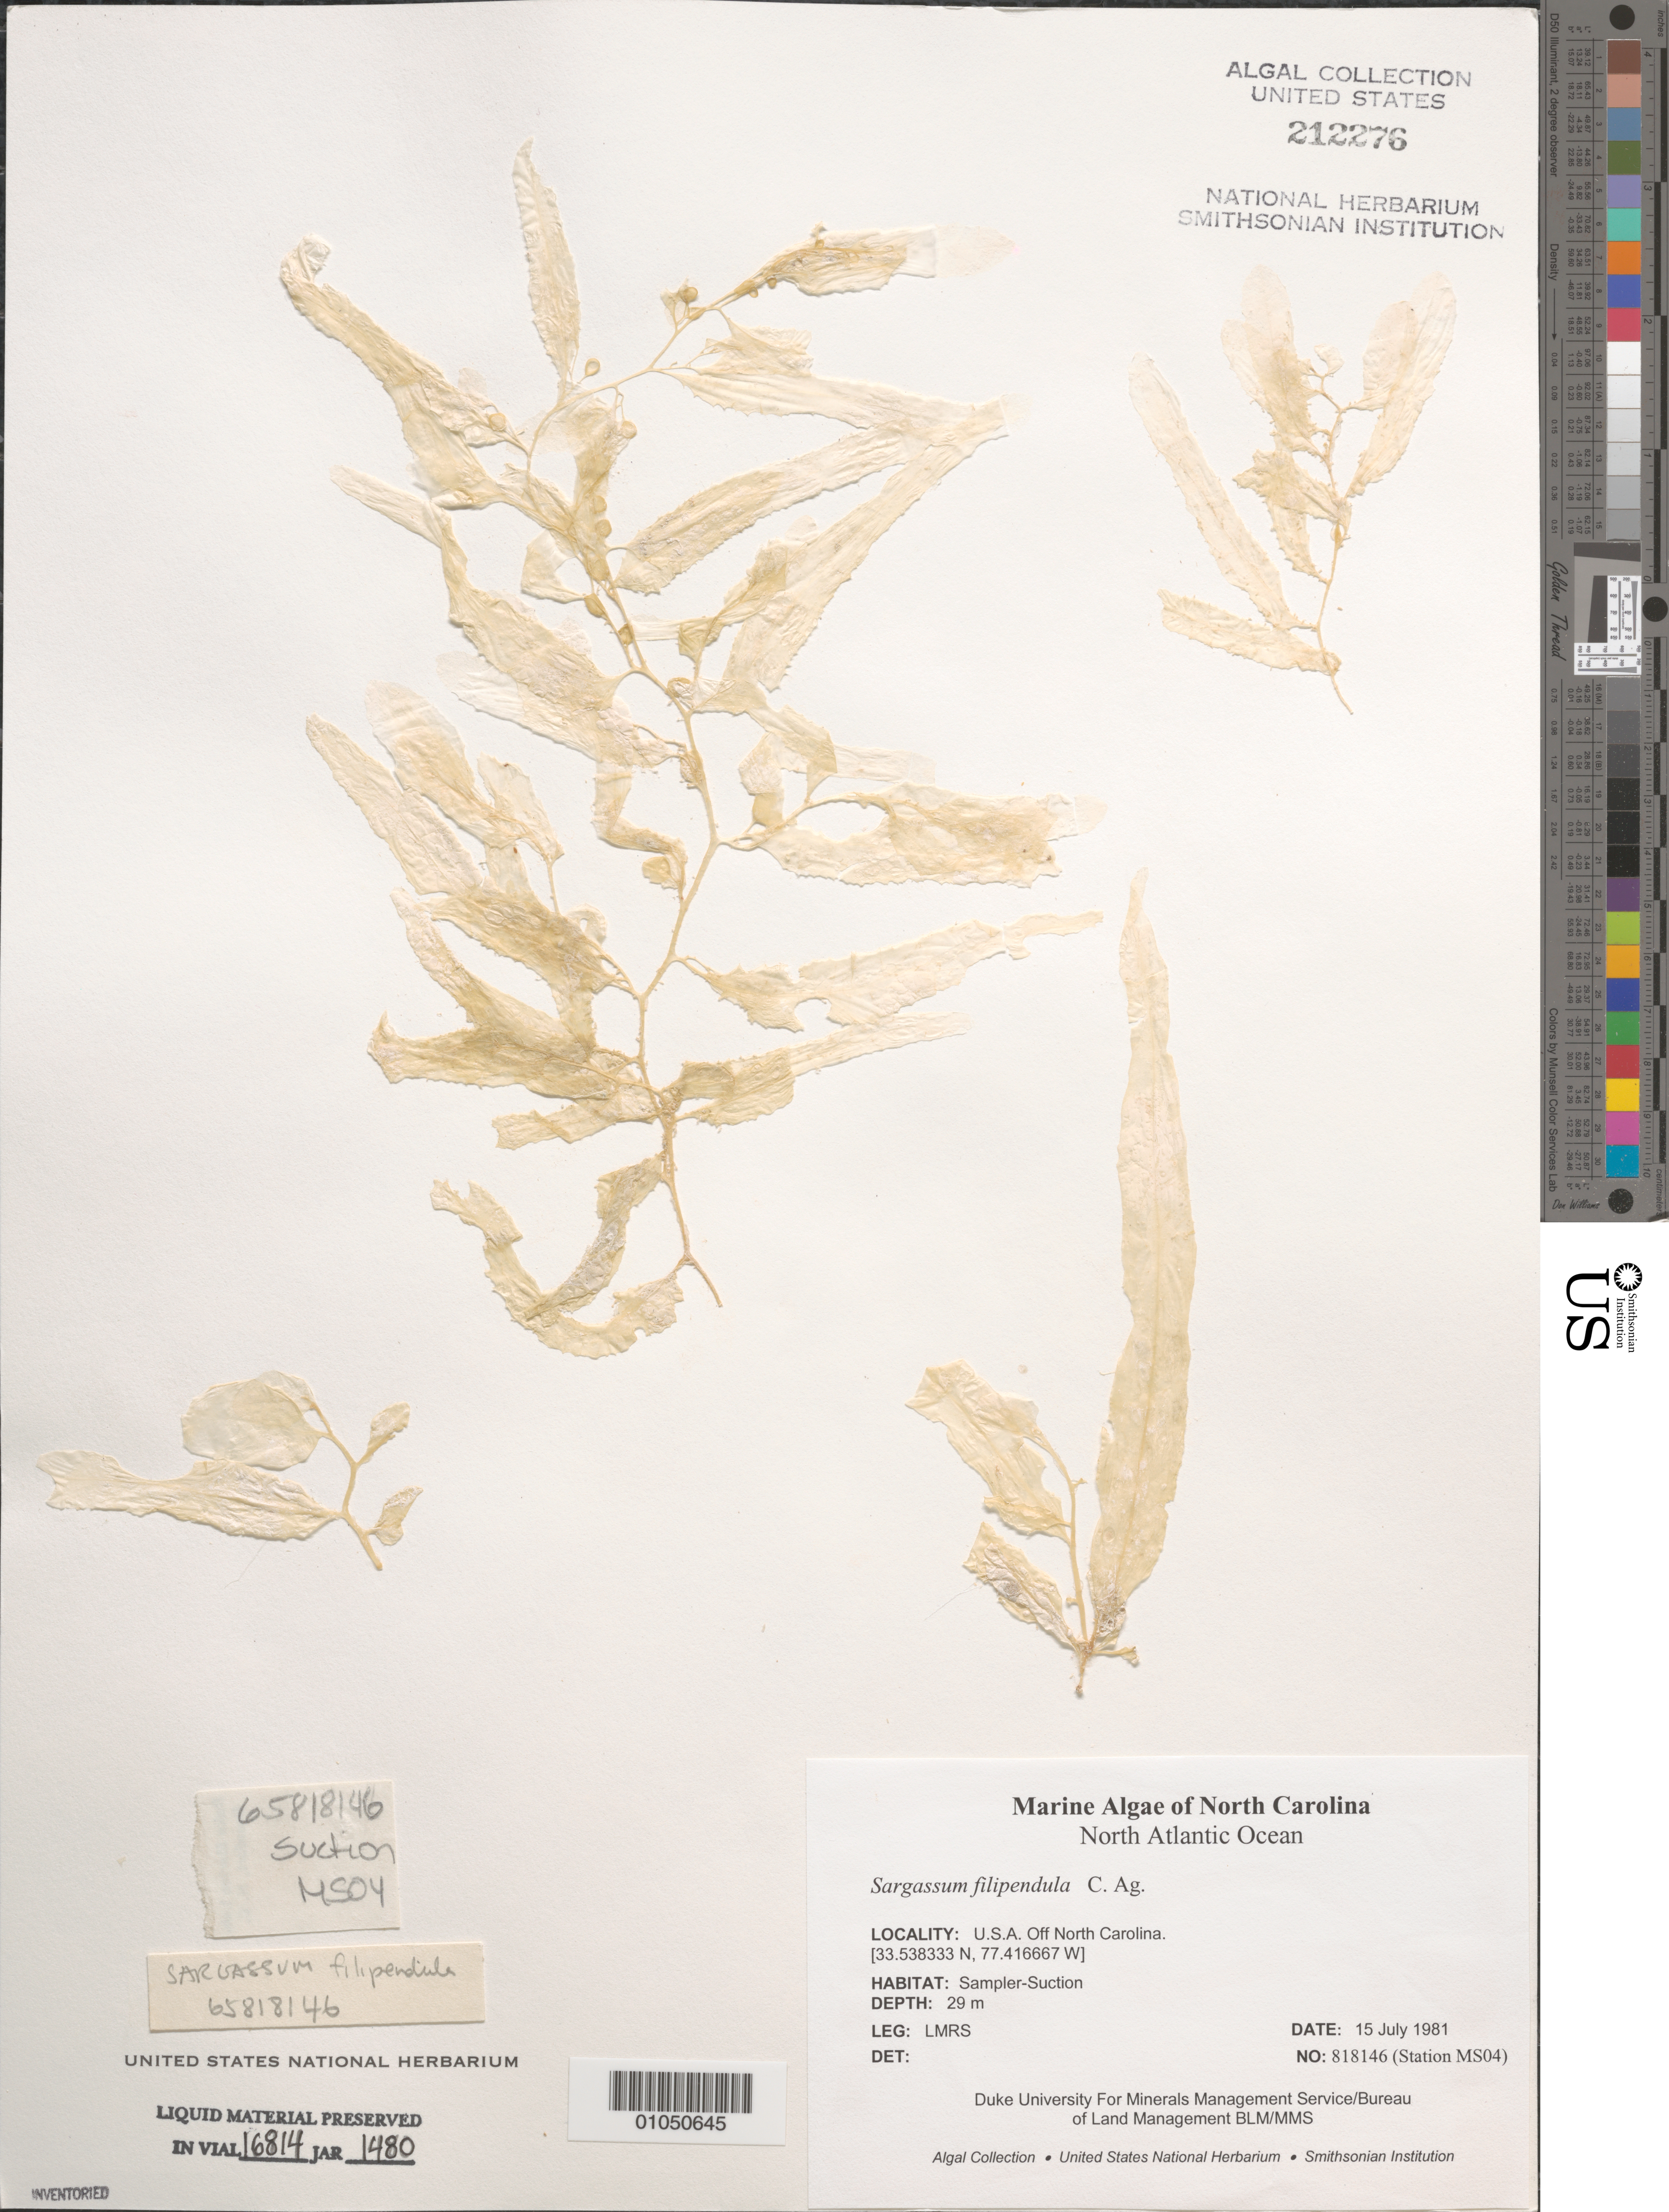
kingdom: Chromista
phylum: Ochrophyta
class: Phaeophyceae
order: Fucales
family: Sargassaceae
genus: Sargassum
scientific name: Sargassum filipendula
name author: C. Agardh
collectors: LMRS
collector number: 818146 Station MS04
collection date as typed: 15 Jul 1981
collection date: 1981-07-15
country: United States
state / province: North Carolina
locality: North Atlantic Ocean off North Carolina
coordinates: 33.538333 N, 77.416667 W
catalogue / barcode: US 212276